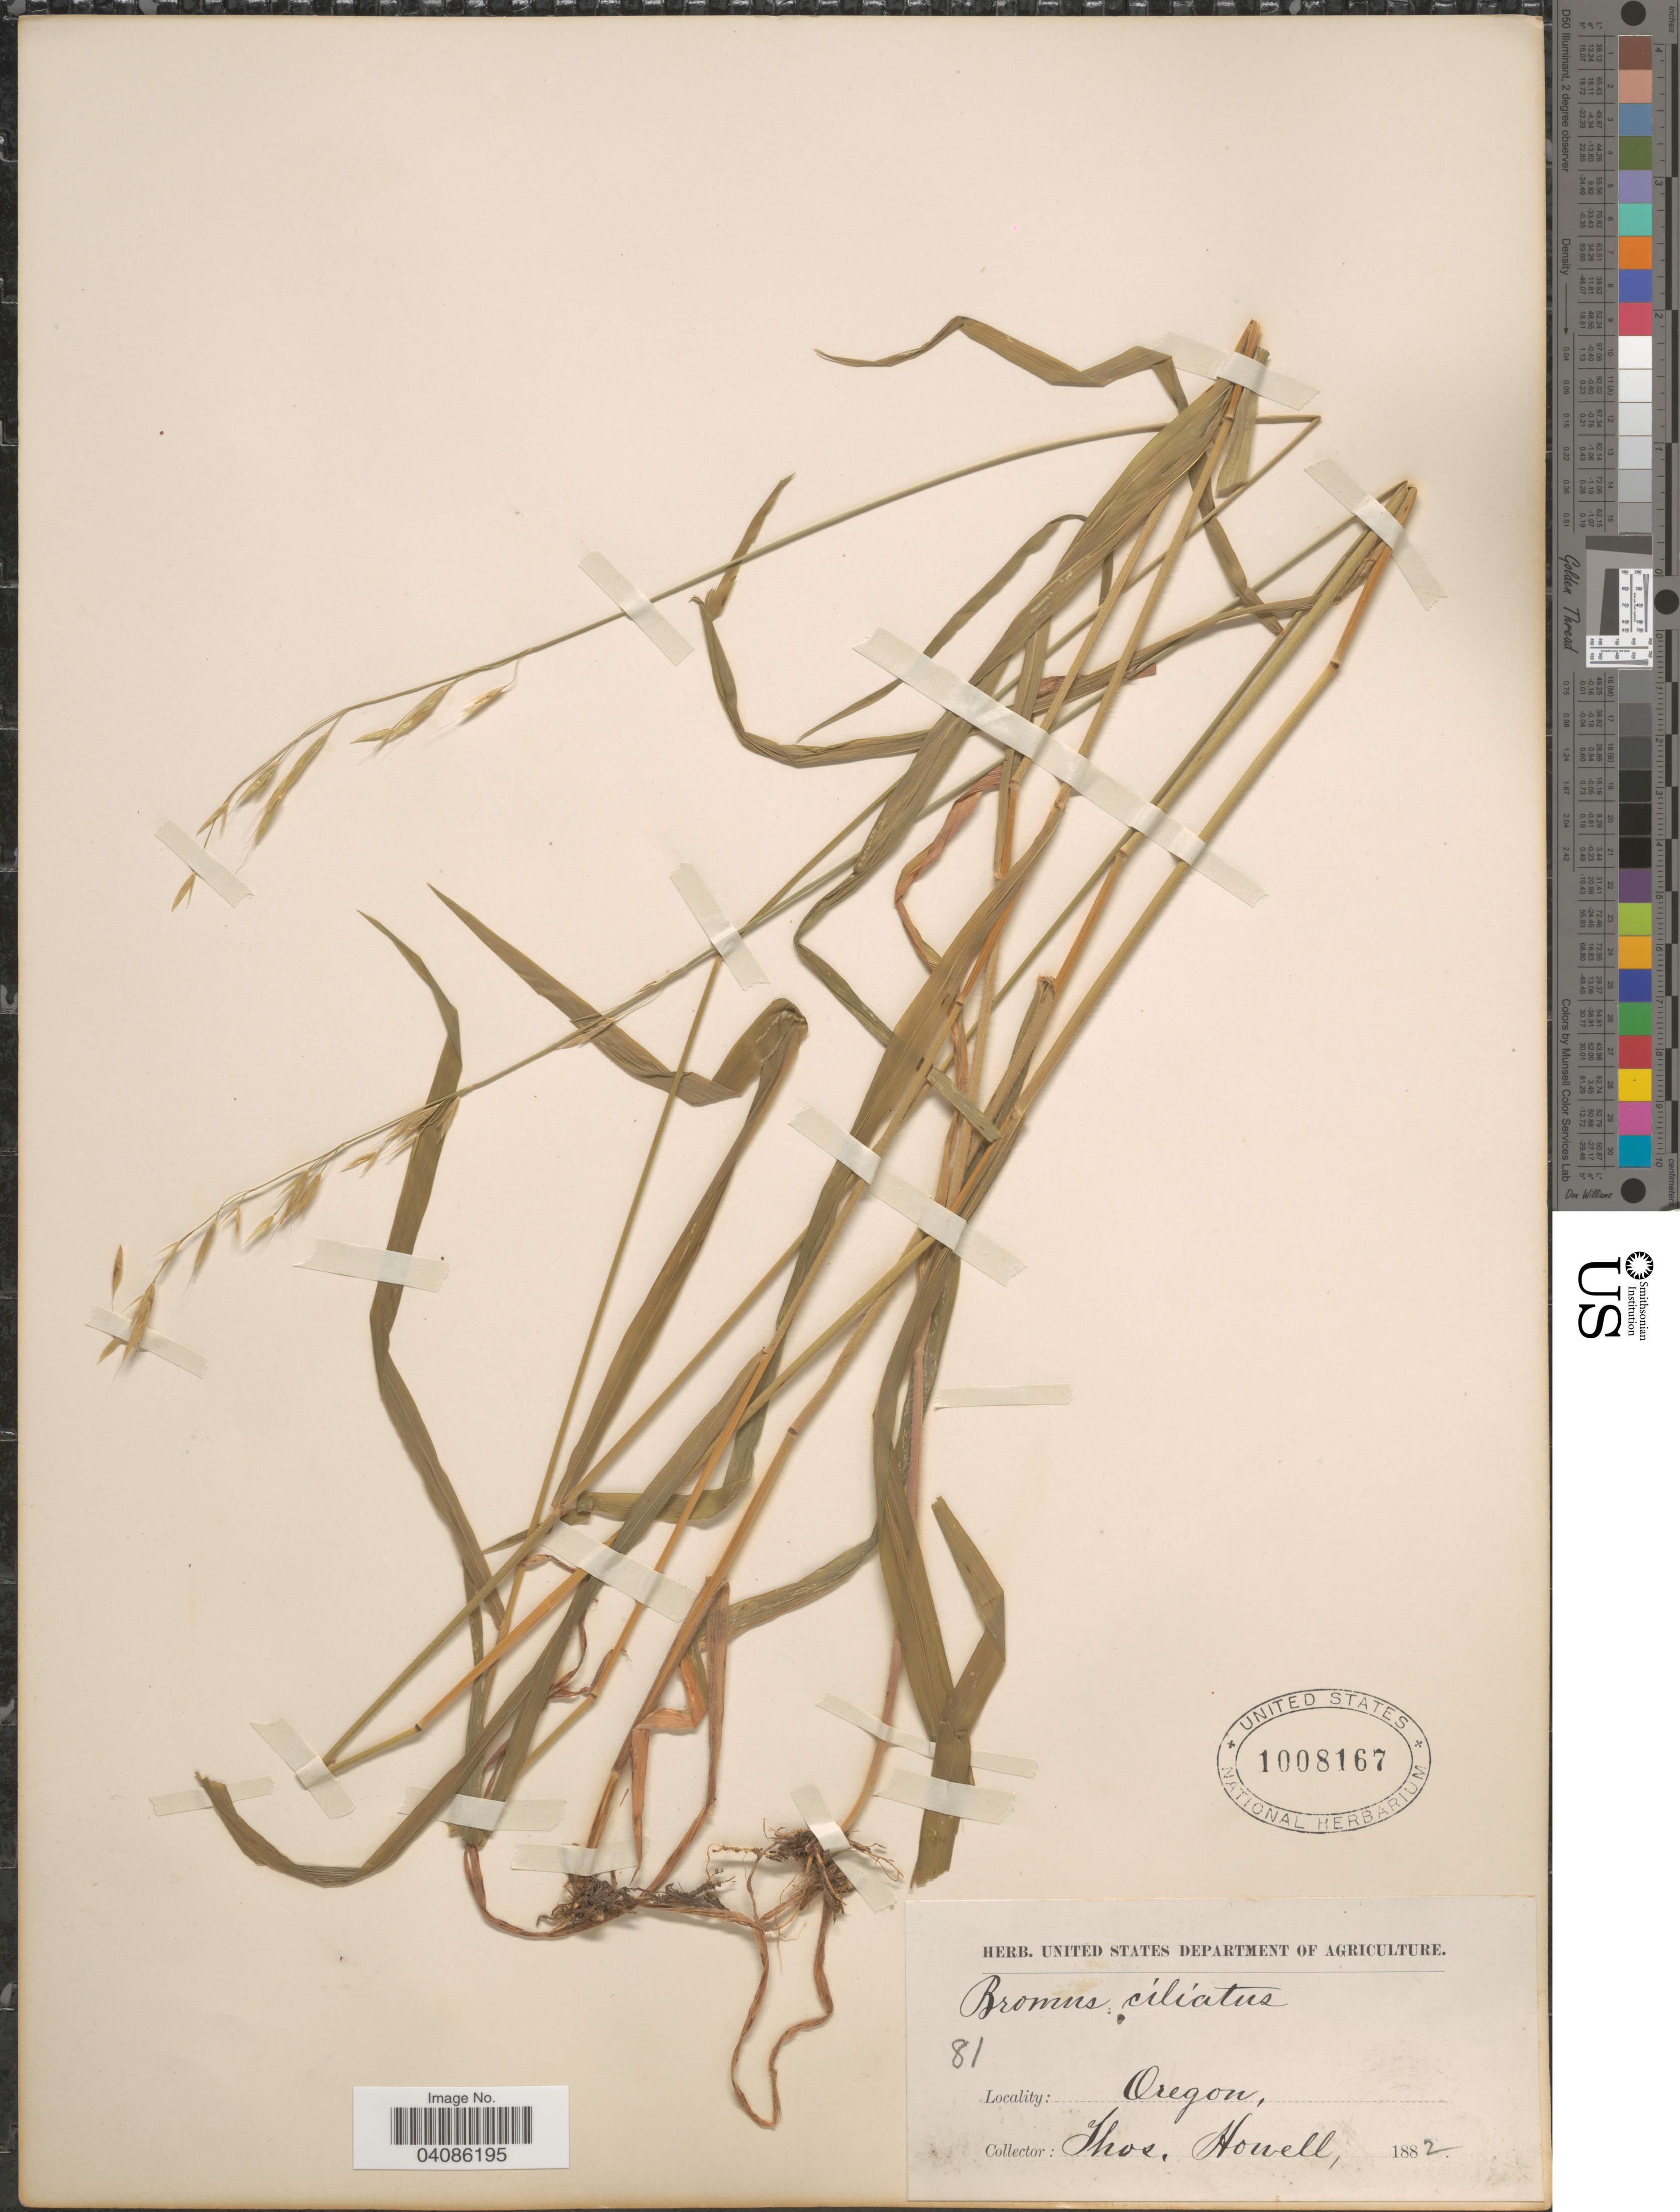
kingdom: Plantae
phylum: Tracheophyta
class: Liliopsida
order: Poales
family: Poaceae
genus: Bromus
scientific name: Bromus texensis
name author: (Shear) Hitchc.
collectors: T. Howell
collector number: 81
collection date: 1882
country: United States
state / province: Oregon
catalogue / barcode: US 1008167